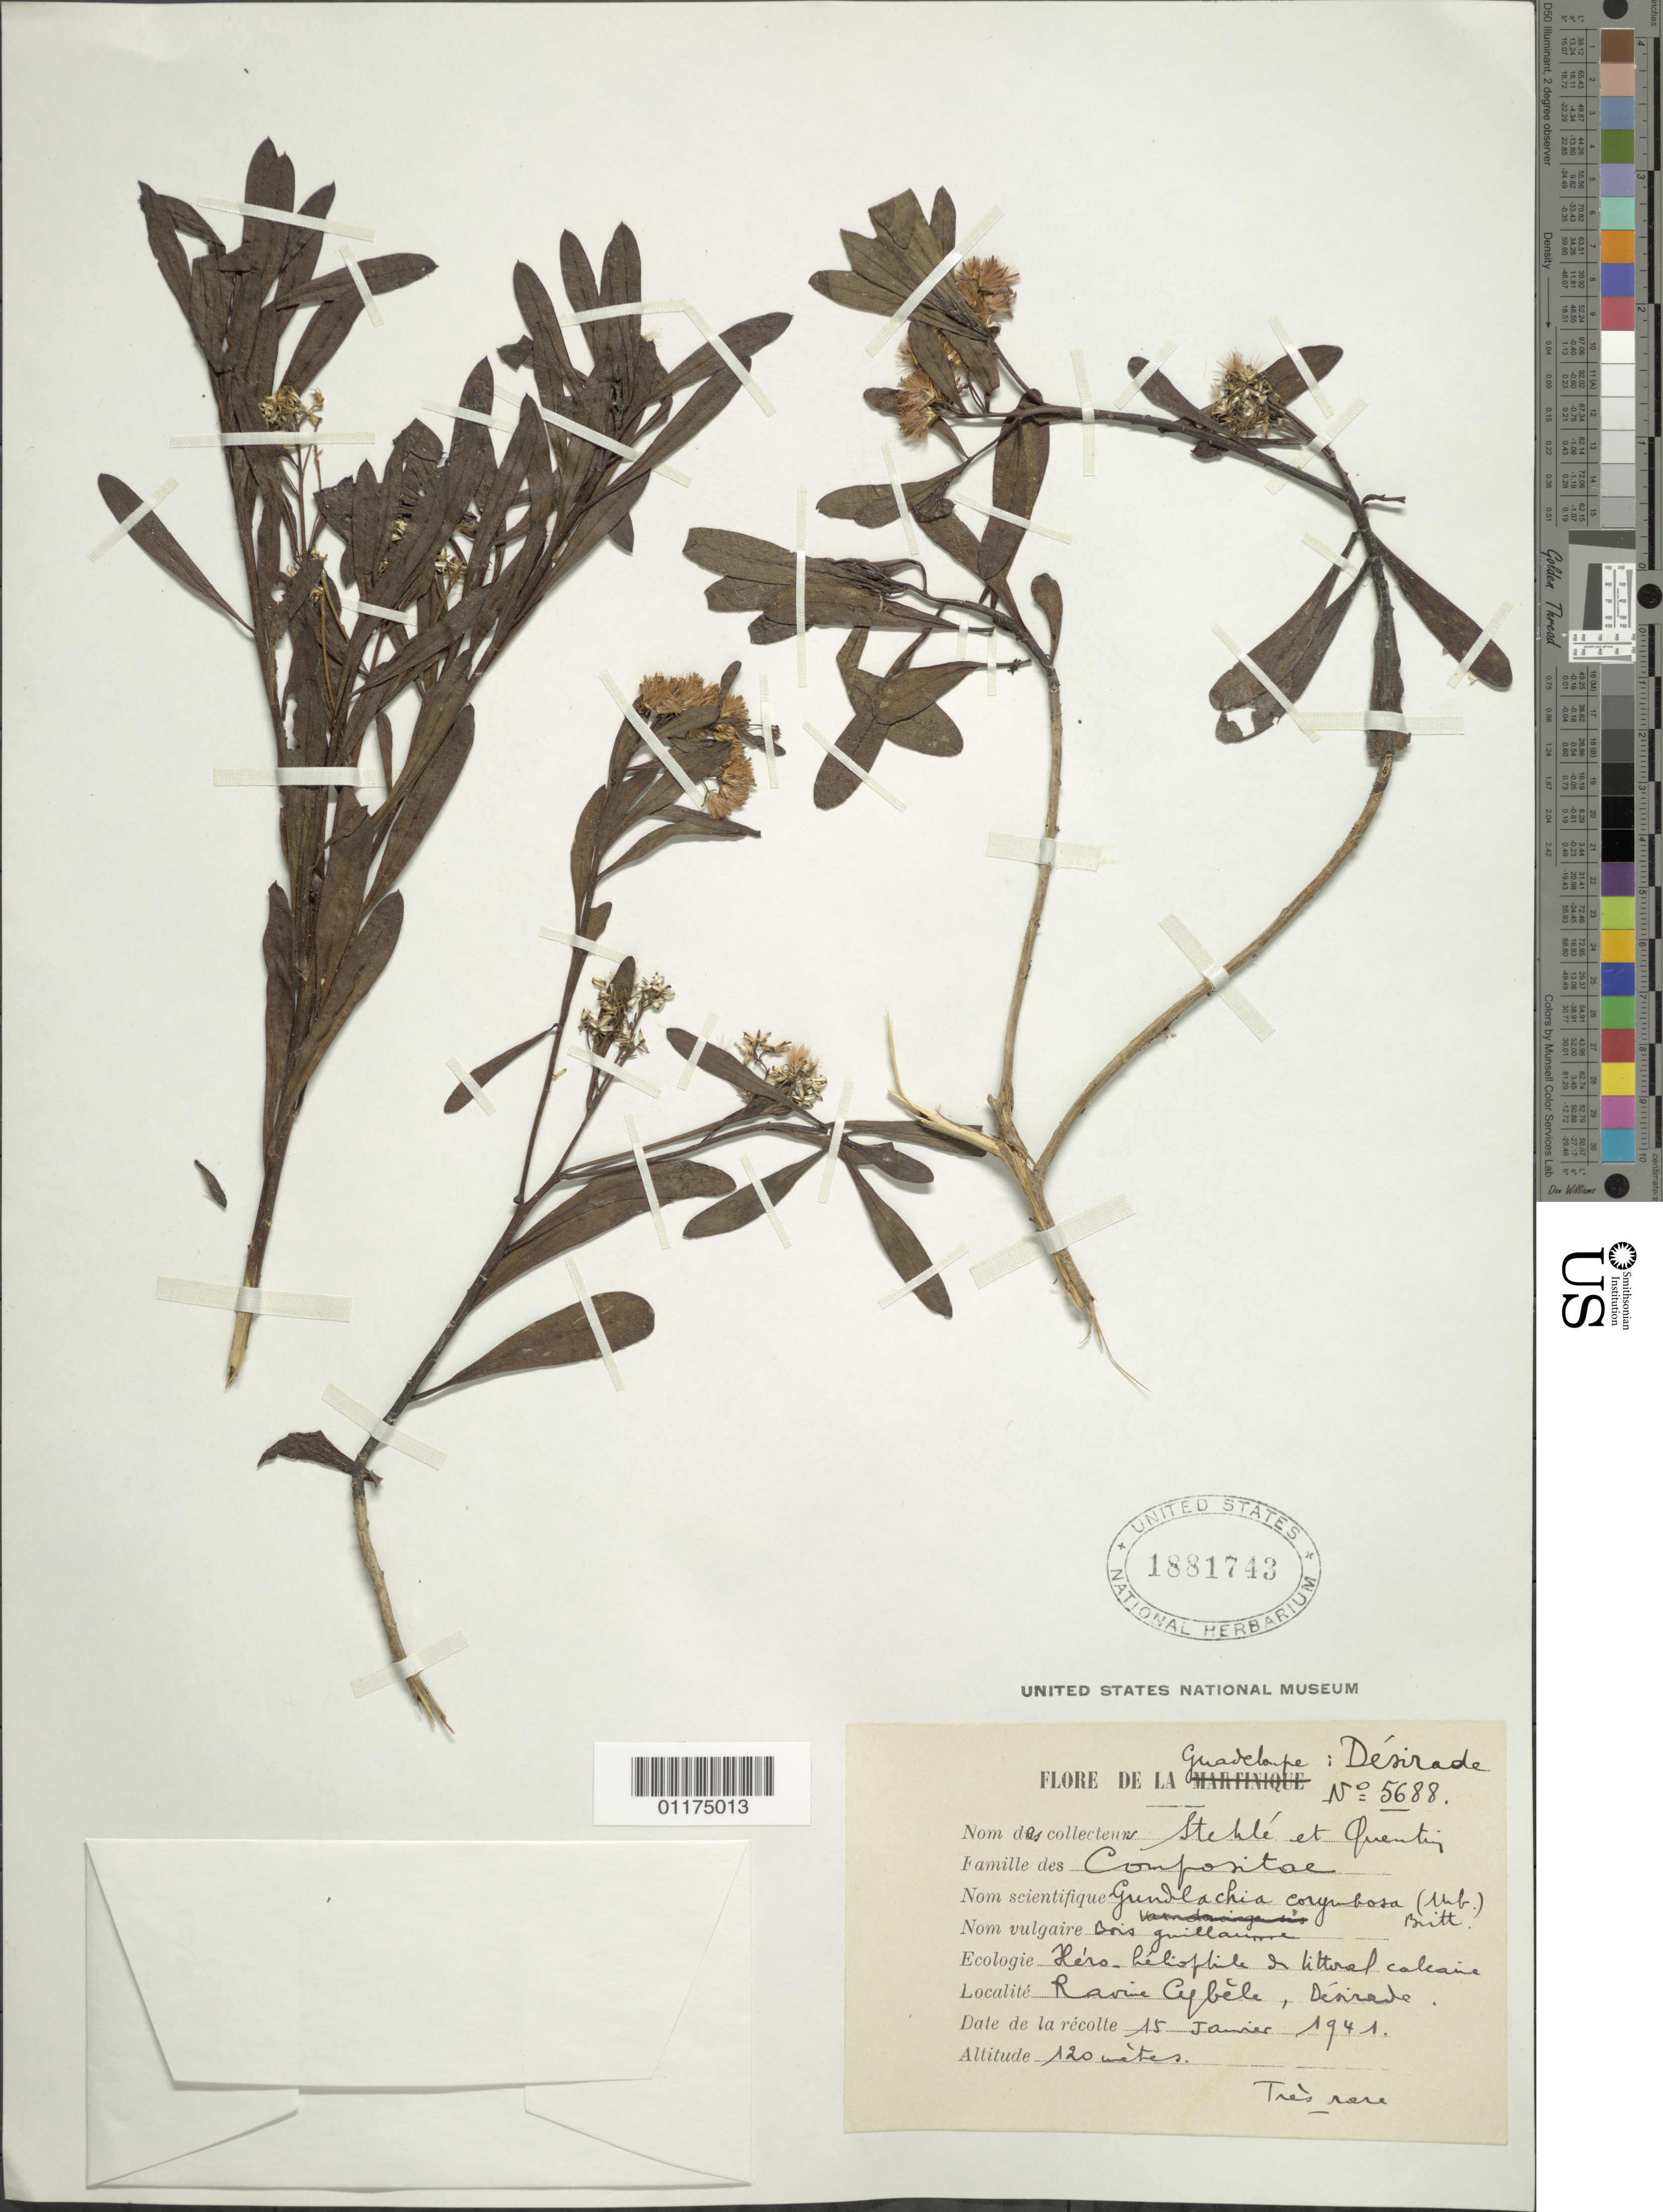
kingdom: Plantae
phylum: Tracheophyta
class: Magnoliopsida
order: Asterales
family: Asteraceae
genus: Gundlachia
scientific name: Gundlachia corymbosa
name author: (Urb.) Britton ex Bold.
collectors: H. Stehlé & L. Quentin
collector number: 5688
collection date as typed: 15 Jan 1941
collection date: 1941-01-15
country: Guadeloupe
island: Désirade I.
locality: Ravine Cybele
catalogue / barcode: US 1881743